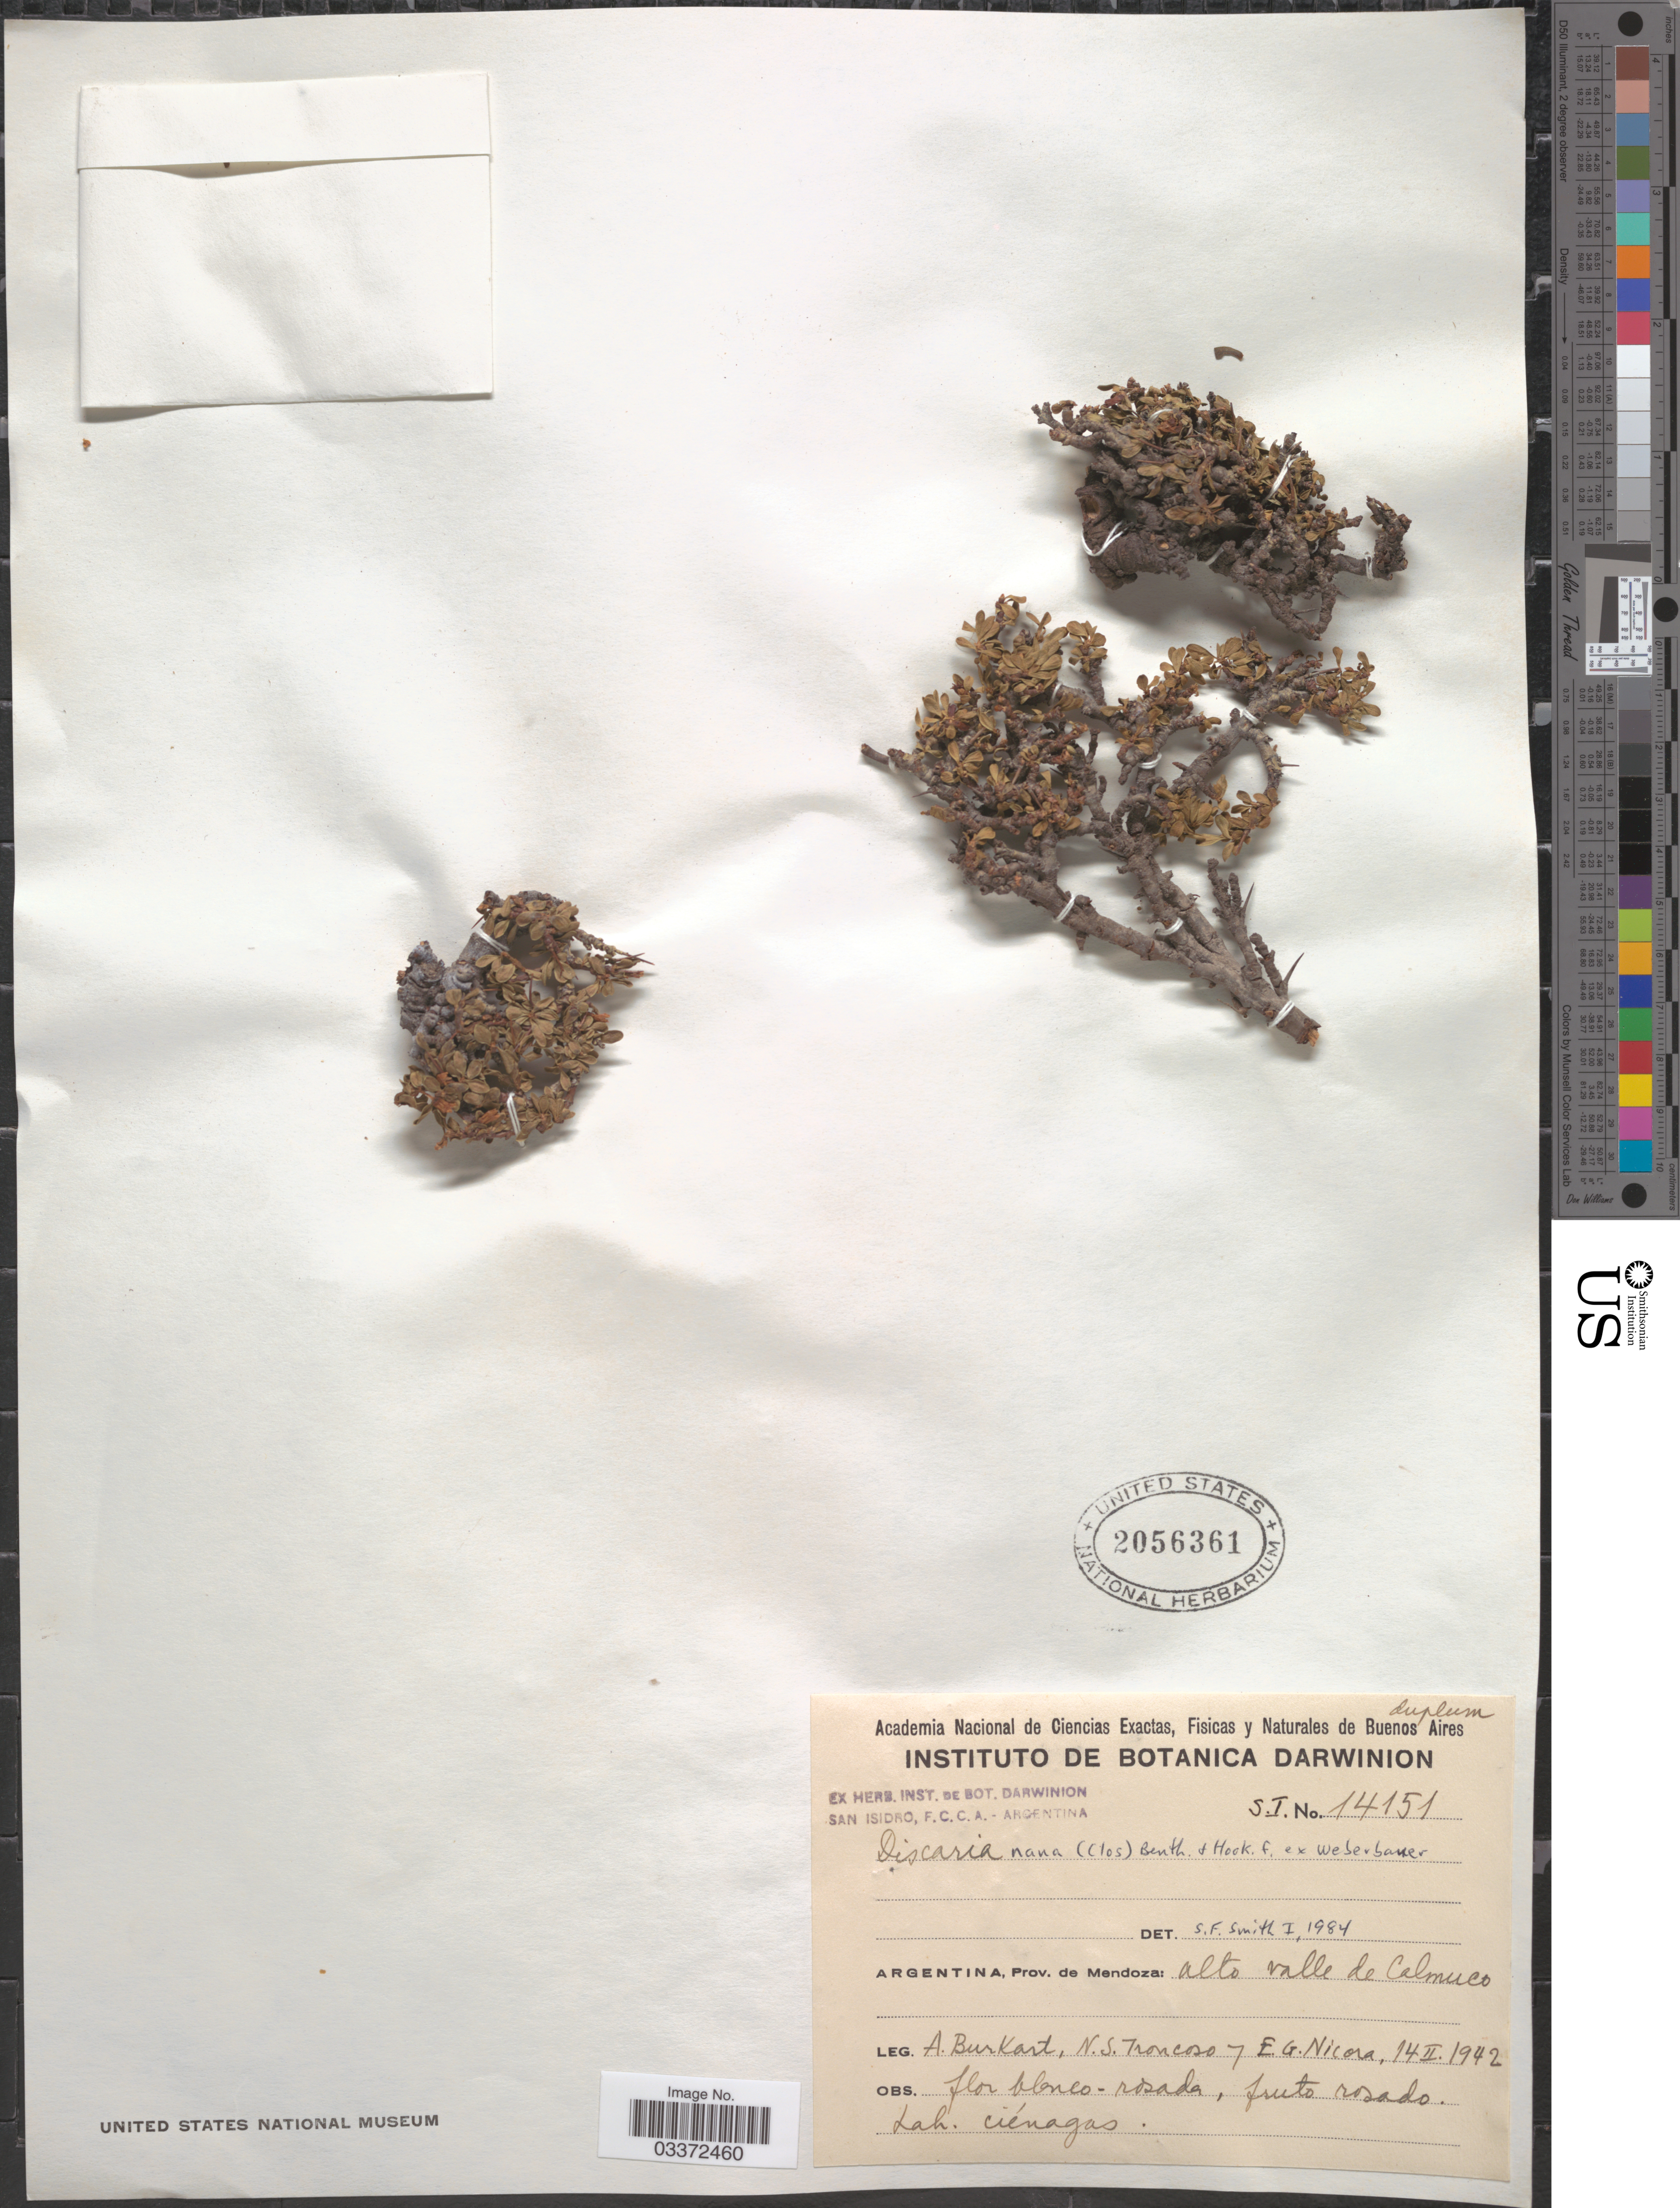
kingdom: Plantae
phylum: Tracheophyta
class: Magnoliopsida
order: Rosales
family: Rhamnaceae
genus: Ochetophila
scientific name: Ochetophila nana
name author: (Clos) Kellermann et al.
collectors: A. E. Burkart, N. Troncoso & E. G. Nicora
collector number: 14151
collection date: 1942-02-14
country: Argentina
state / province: Mendoza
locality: Alto valle de Calmuco.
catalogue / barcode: US 2056361